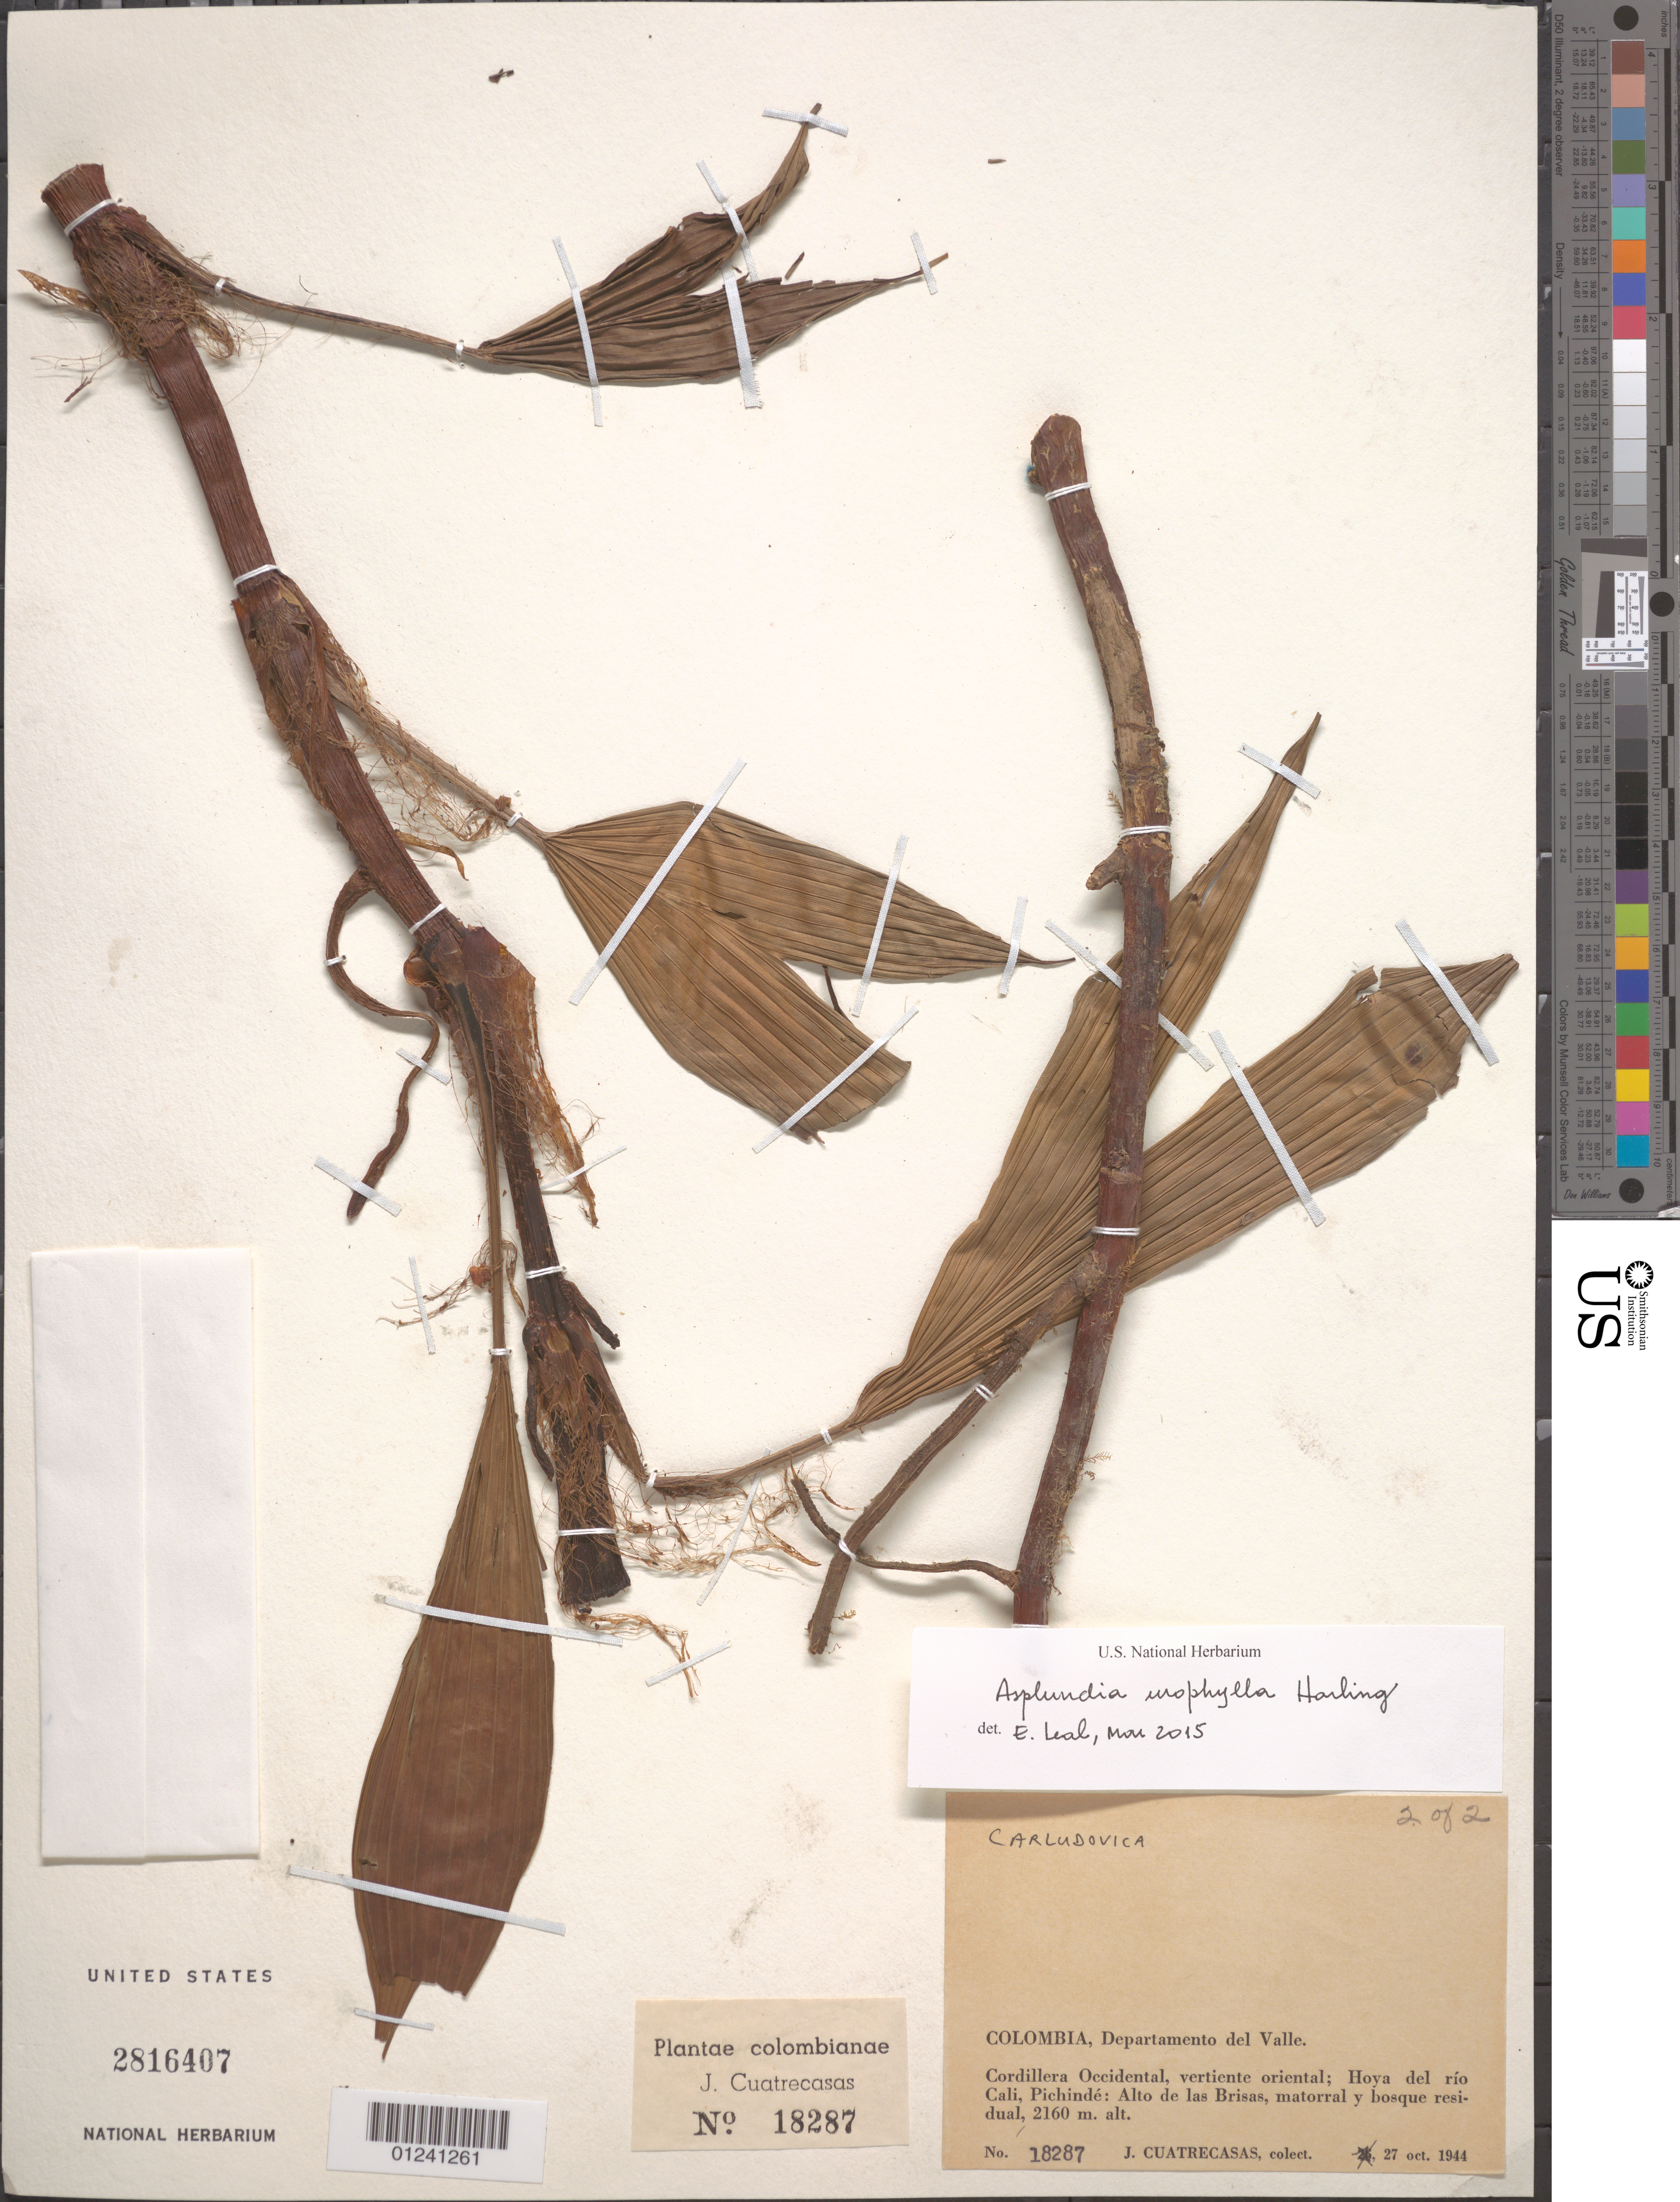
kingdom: Plantae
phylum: Tracheophyta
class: Liliopsida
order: Pandanales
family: Cyclanthaceae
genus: Carludovica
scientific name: Carludovica sp.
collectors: J. Cuatrecasas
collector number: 18287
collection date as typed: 27 Oct 1944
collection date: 1944-10-27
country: Colombia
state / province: Valle del Cauca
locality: Cordillera Oriental, Vertiente Oriental, Hoya del Rio Cali, Pichinche, Alto de las Brisas.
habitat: Matorral y bosque residual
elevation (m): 2160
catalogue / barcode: US 2816407